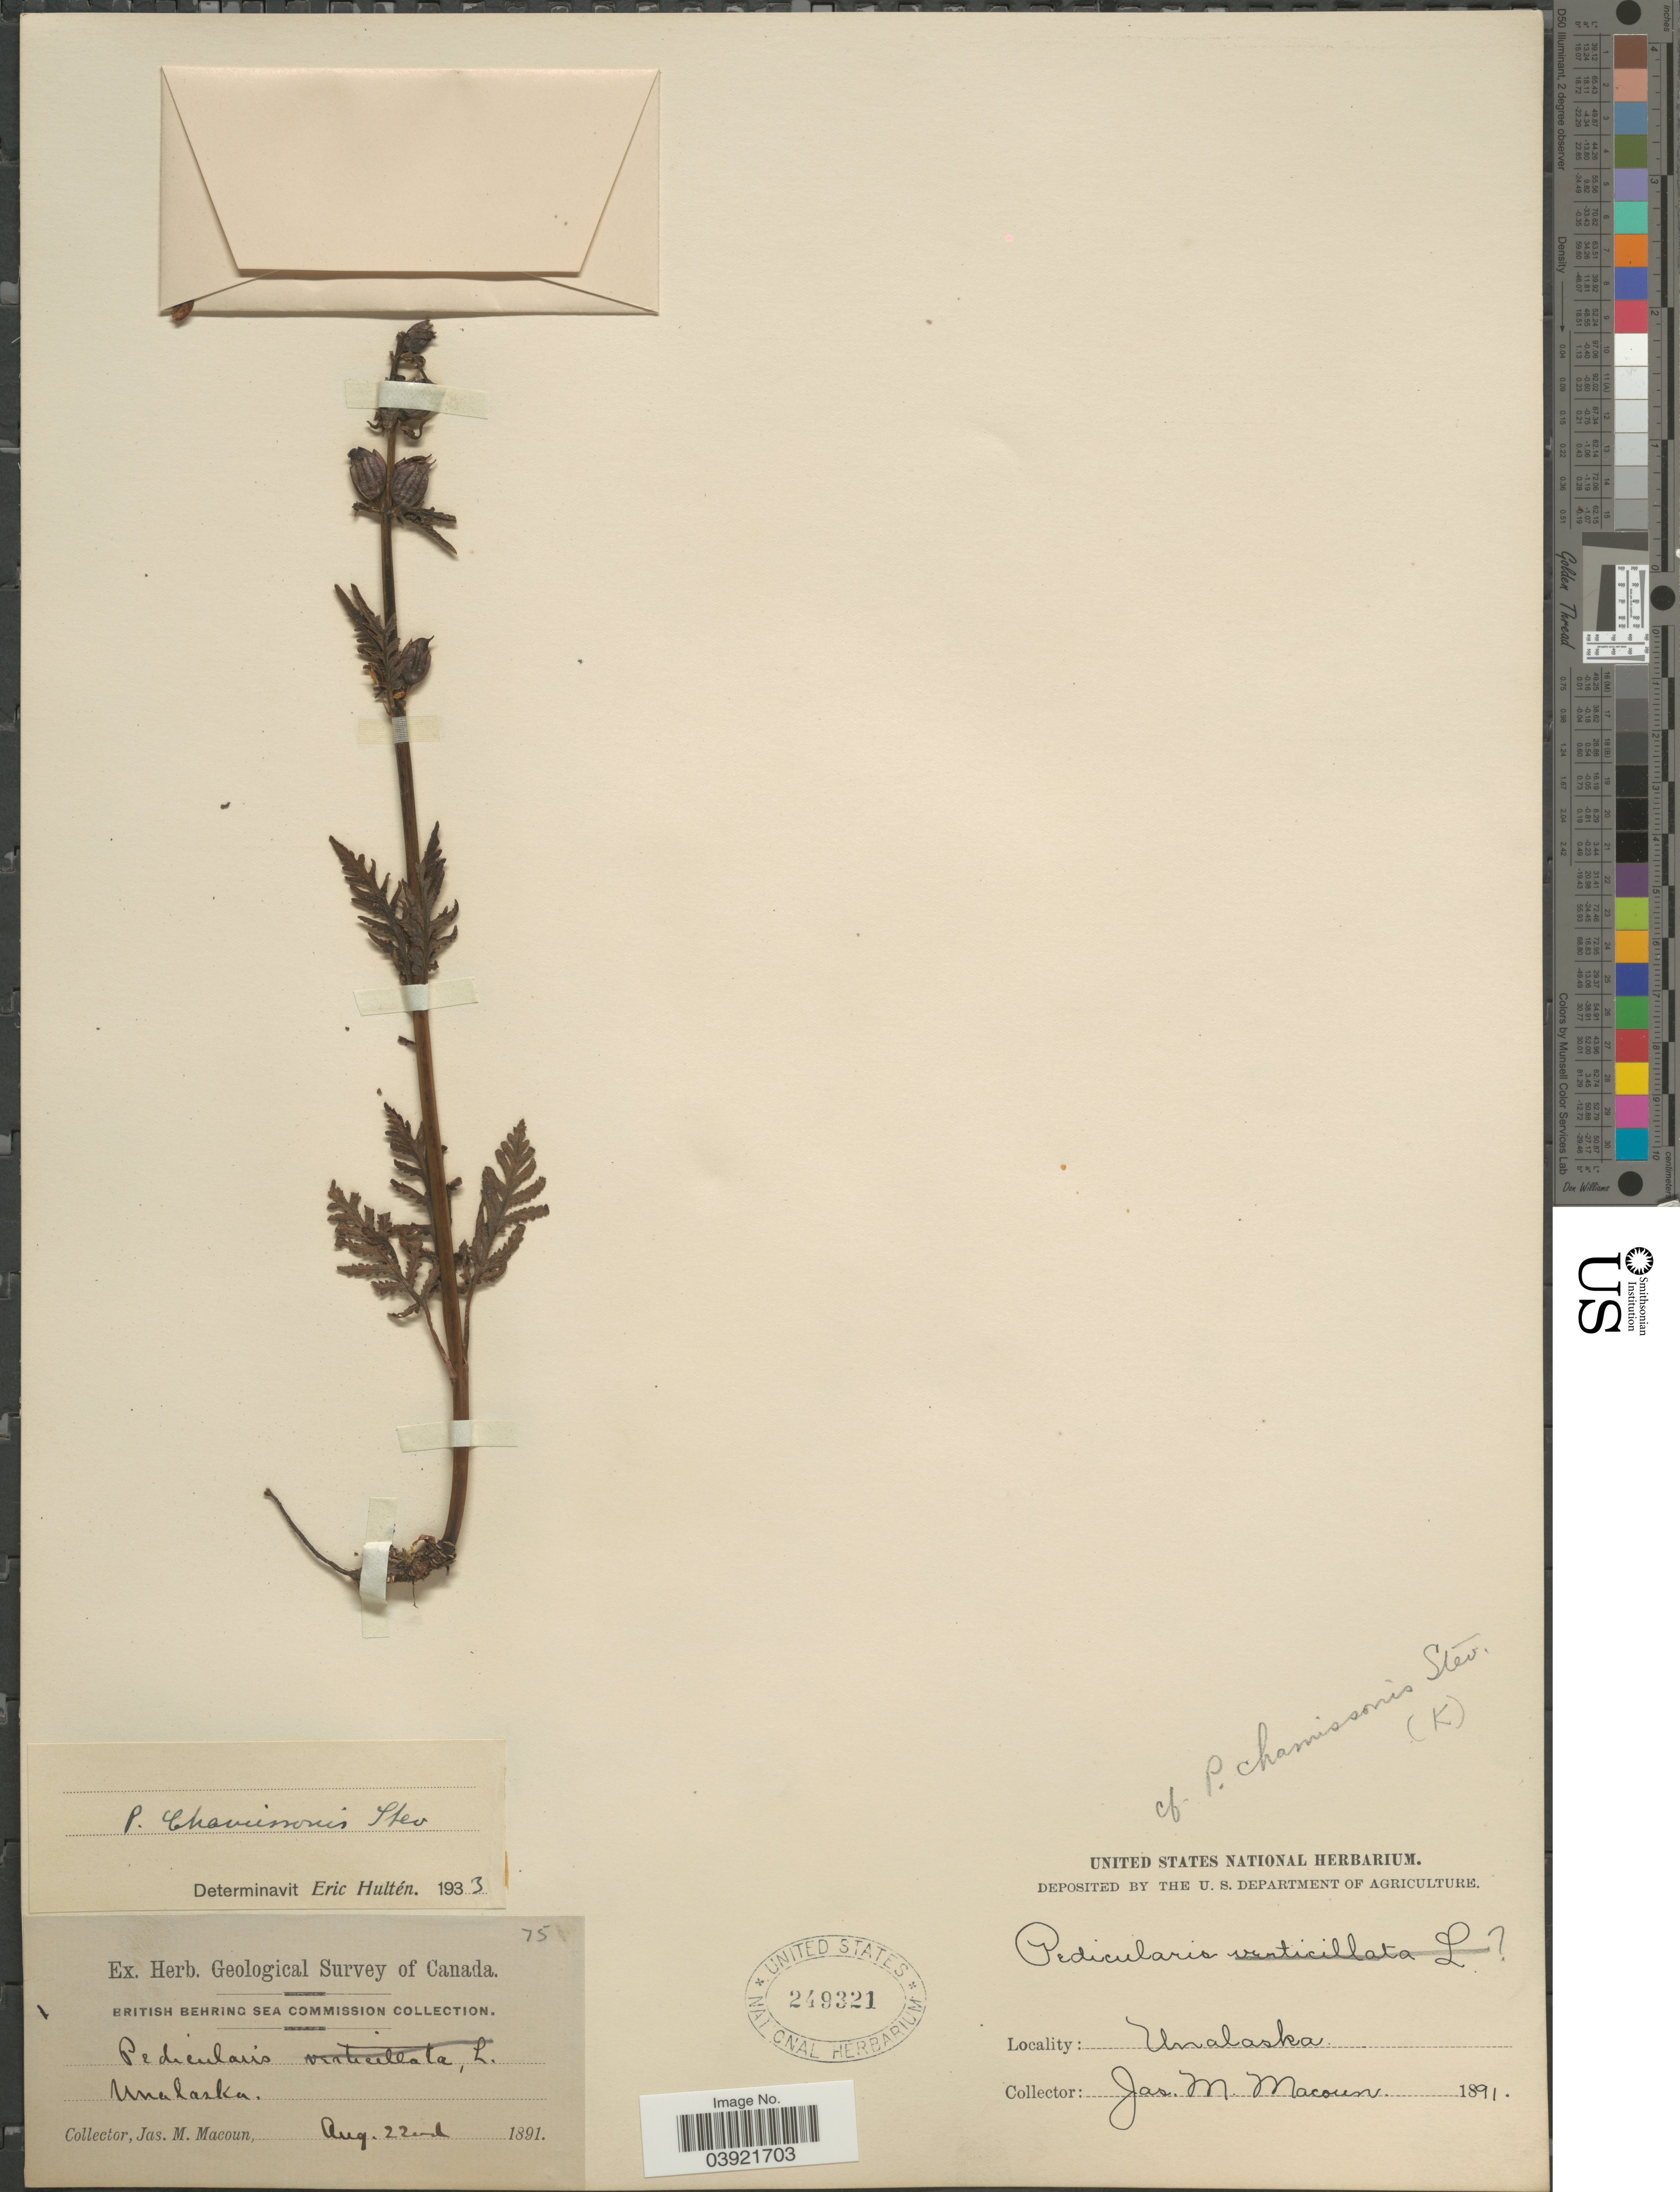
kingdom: Plantae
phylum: Tracheophyta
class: Magnoliopsida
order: Lamiales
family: Orobanchaceae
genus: Pedicularis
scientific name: Pedicularis chamissonis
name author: Steven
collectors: J. M. Macoun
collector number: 75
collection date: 1891-08-22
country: United States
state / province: Alaska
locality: Unalaska.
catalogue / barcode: US 249321